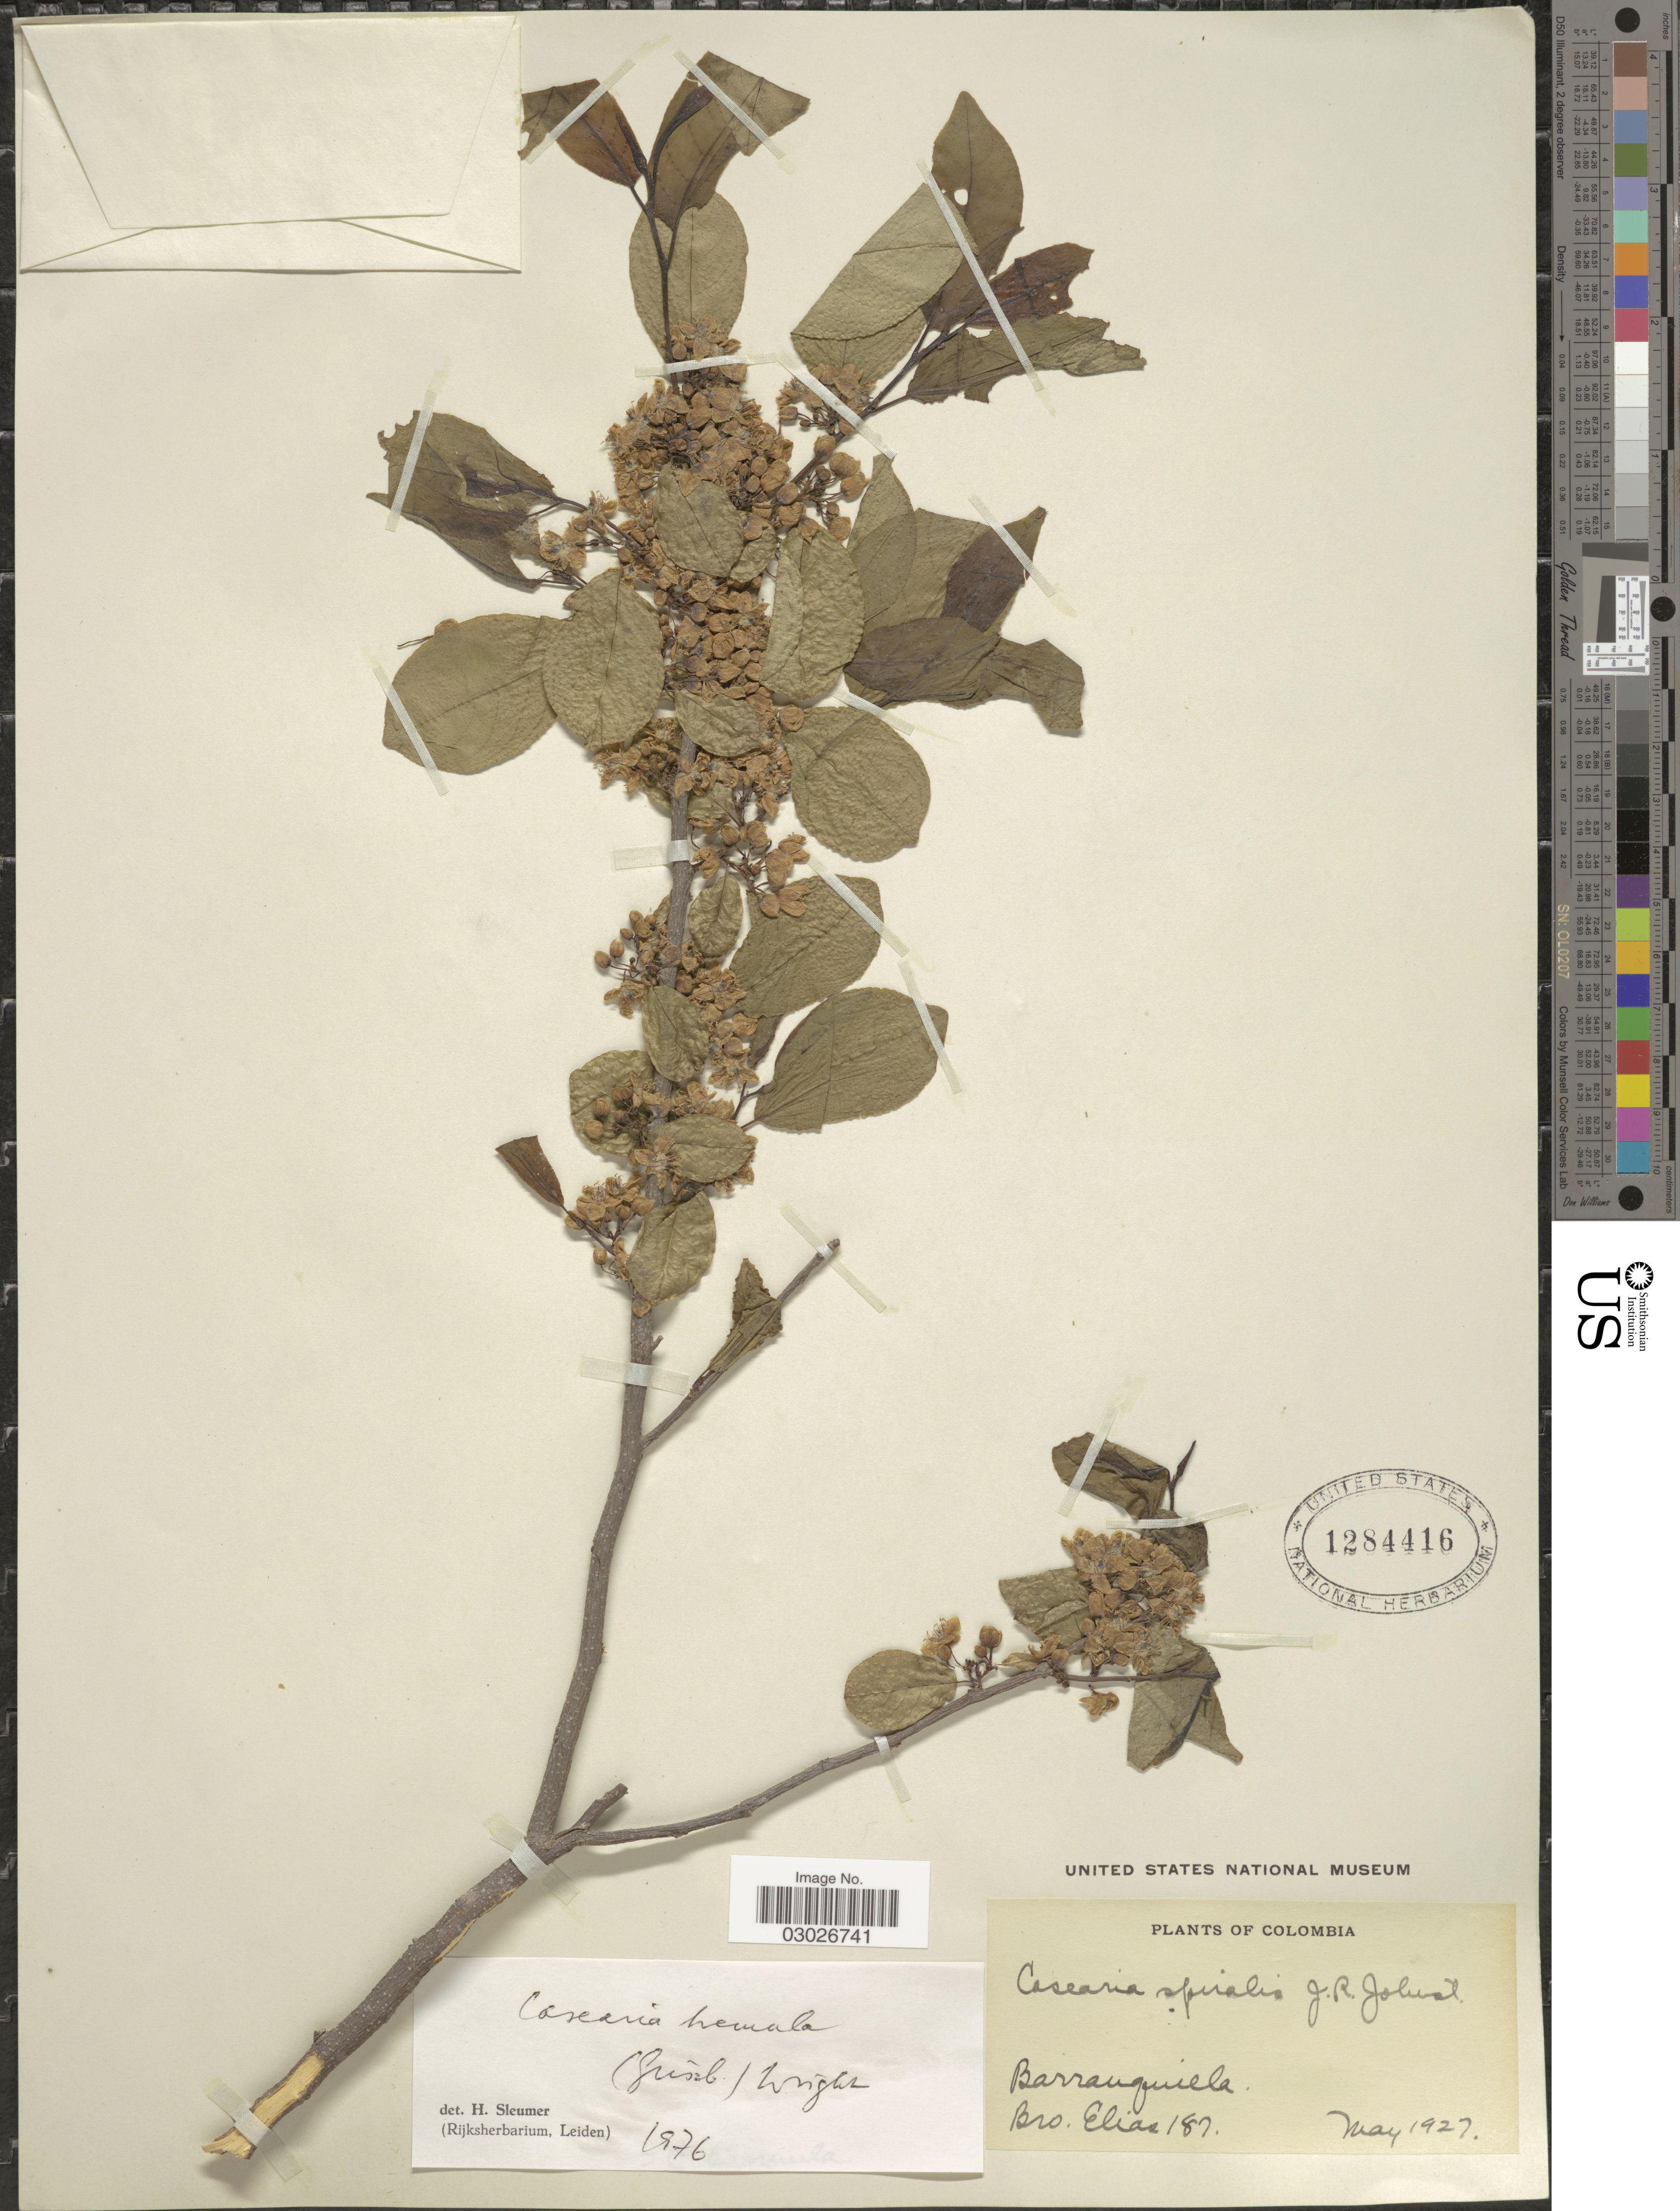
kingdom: Plantae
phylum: Tracheophyta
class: Magnoliopsida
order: Malpighiales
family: Salicaceae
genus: Casearia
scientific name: Casearia tremula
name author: (Griseb.) Griseb. ex C. Wright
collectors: Bro. Elias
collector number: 187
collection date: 1927-05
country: Colombia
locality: Barranquilla.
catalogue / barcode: US 1284416